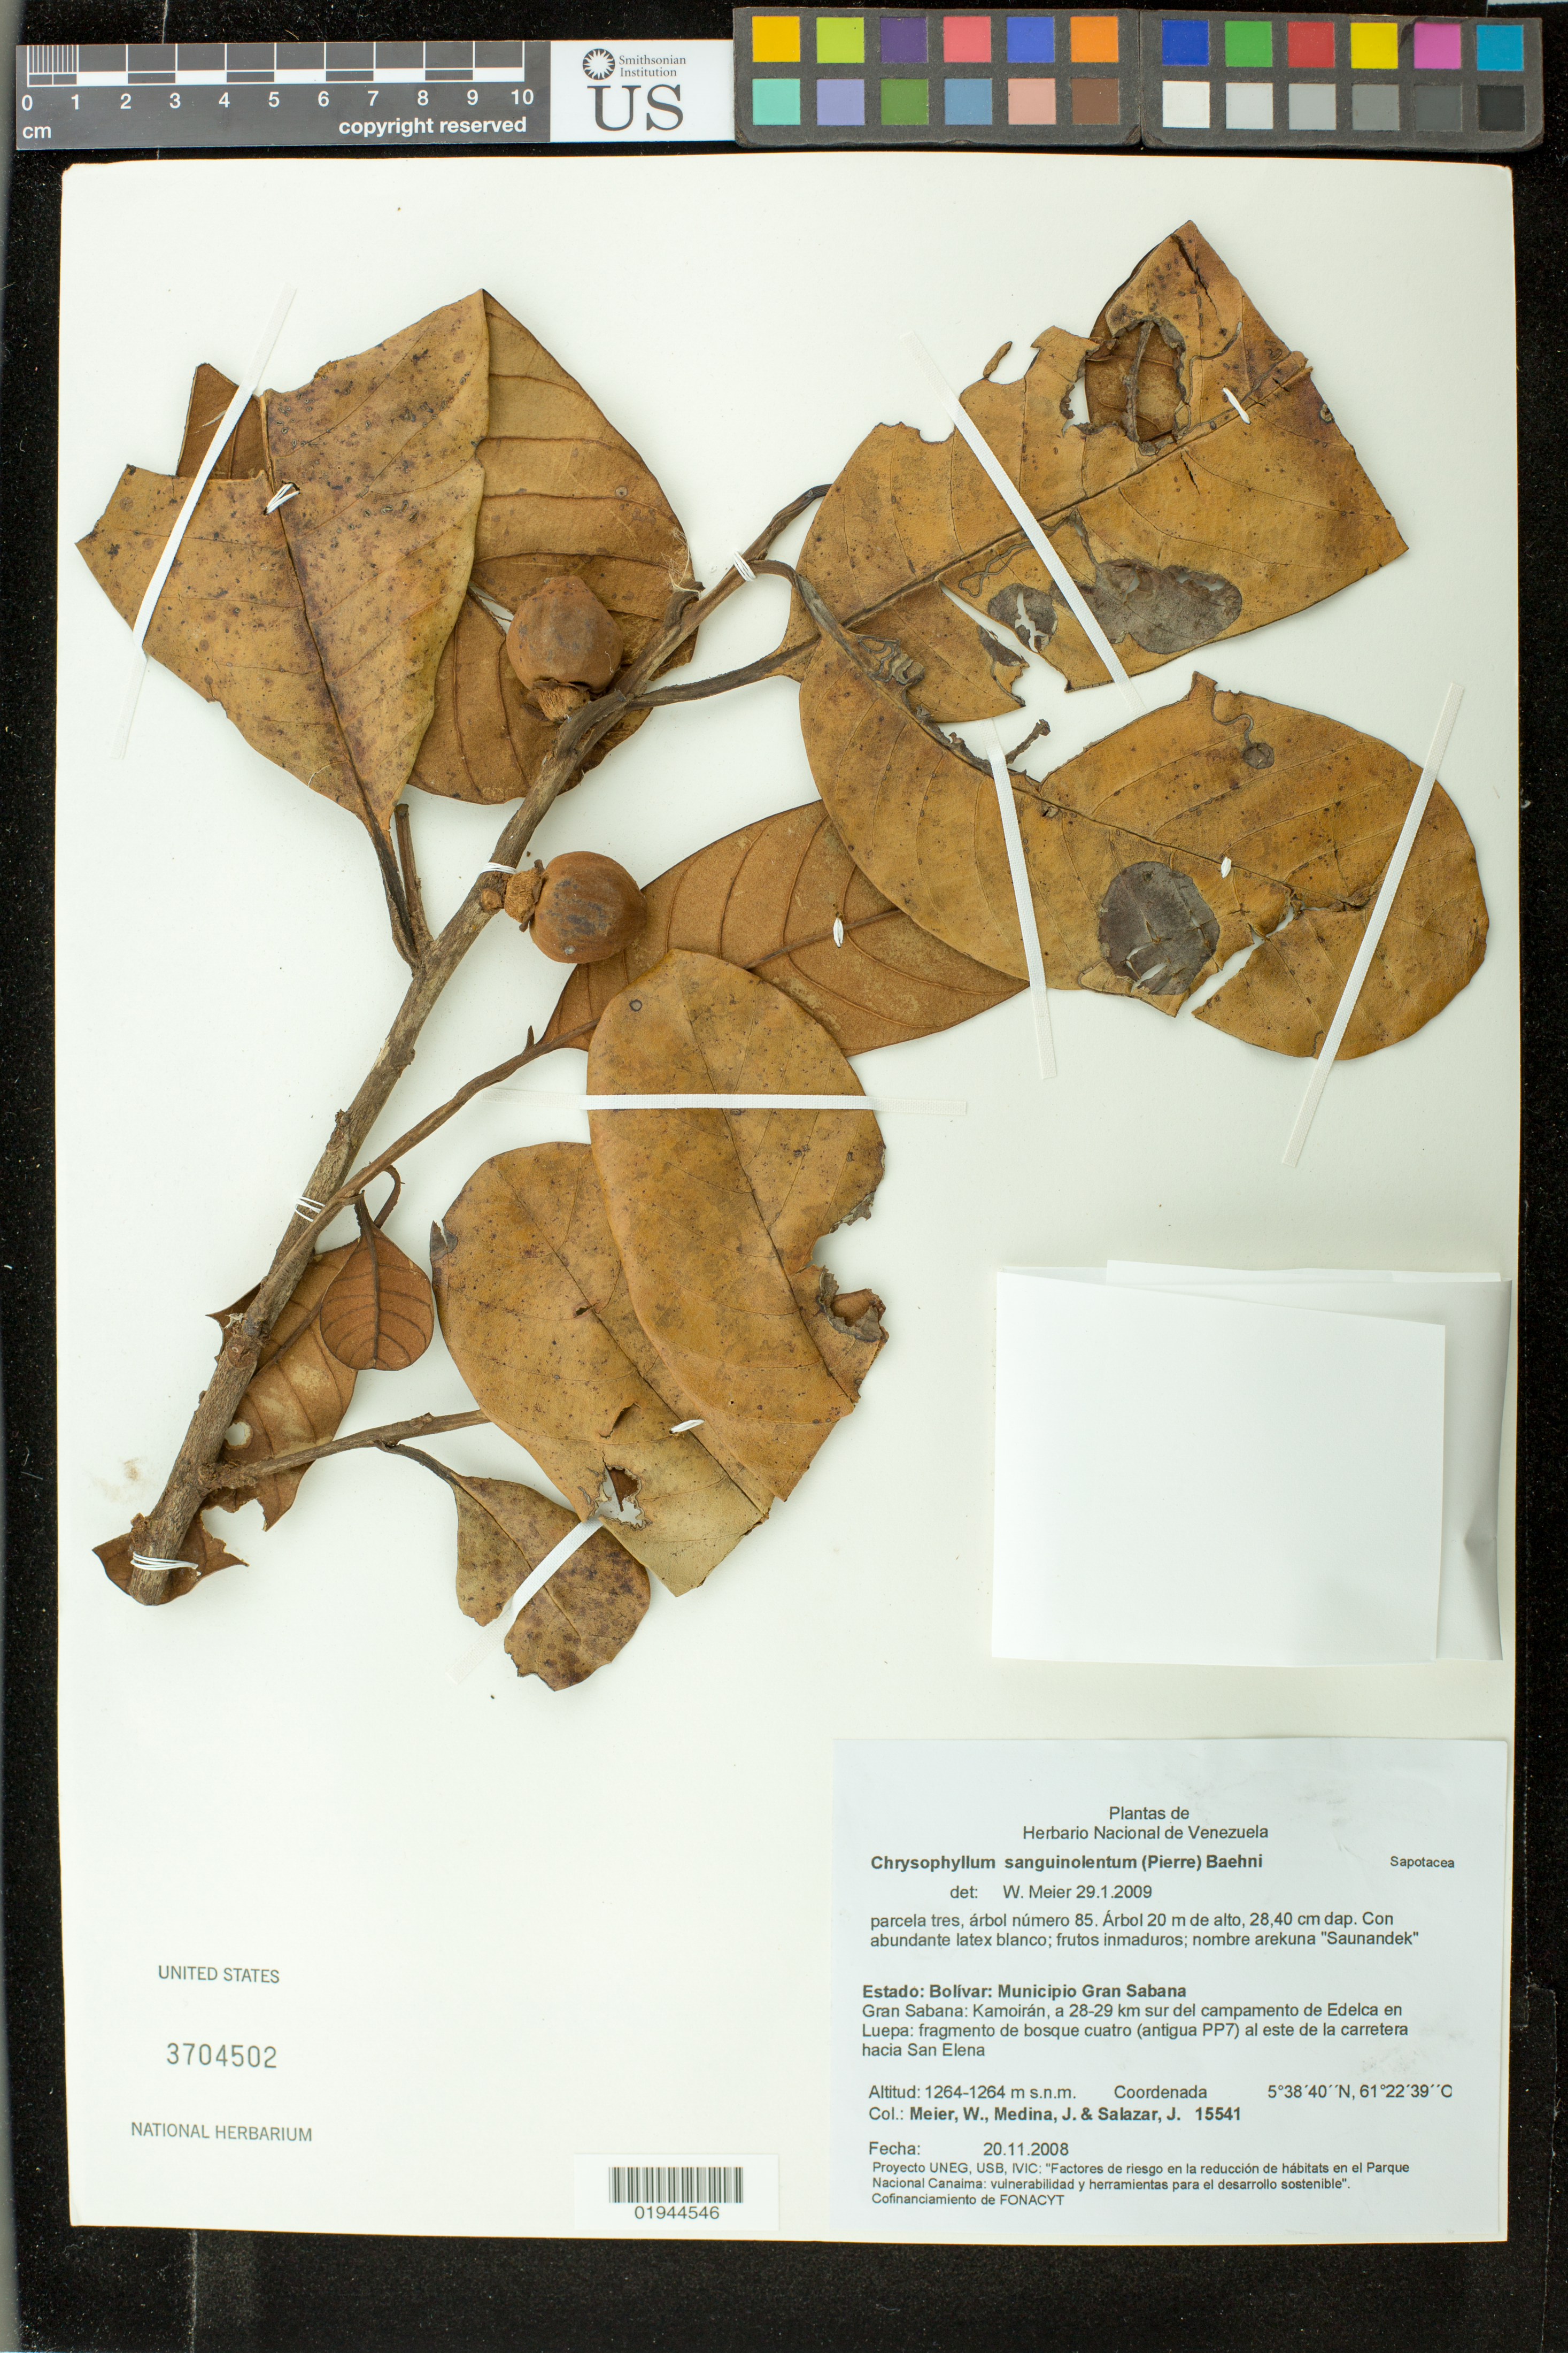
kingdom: Plantae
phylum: Tracheophyta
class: Magnoliopsida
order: Ericales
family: Sapotaceae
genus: Chrysophyllum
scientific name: Chrysophyllum sanguinolentum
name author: (Pierre) Baehni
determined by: Meier, Winfried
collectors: W. Meier, J. Medina & J. Salazar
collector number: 15541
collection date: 2008-11-20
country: Venezuela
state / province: Bolivar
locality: Municipio Gran Sabana. Gran Sabana, Kamoirán, a 28-29 km sur del campamento de Edelca en Luepa, al este de la carretera hacia San Elena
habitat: fragmento de bosque cuatro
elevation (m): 1264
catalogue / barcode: US 3704502